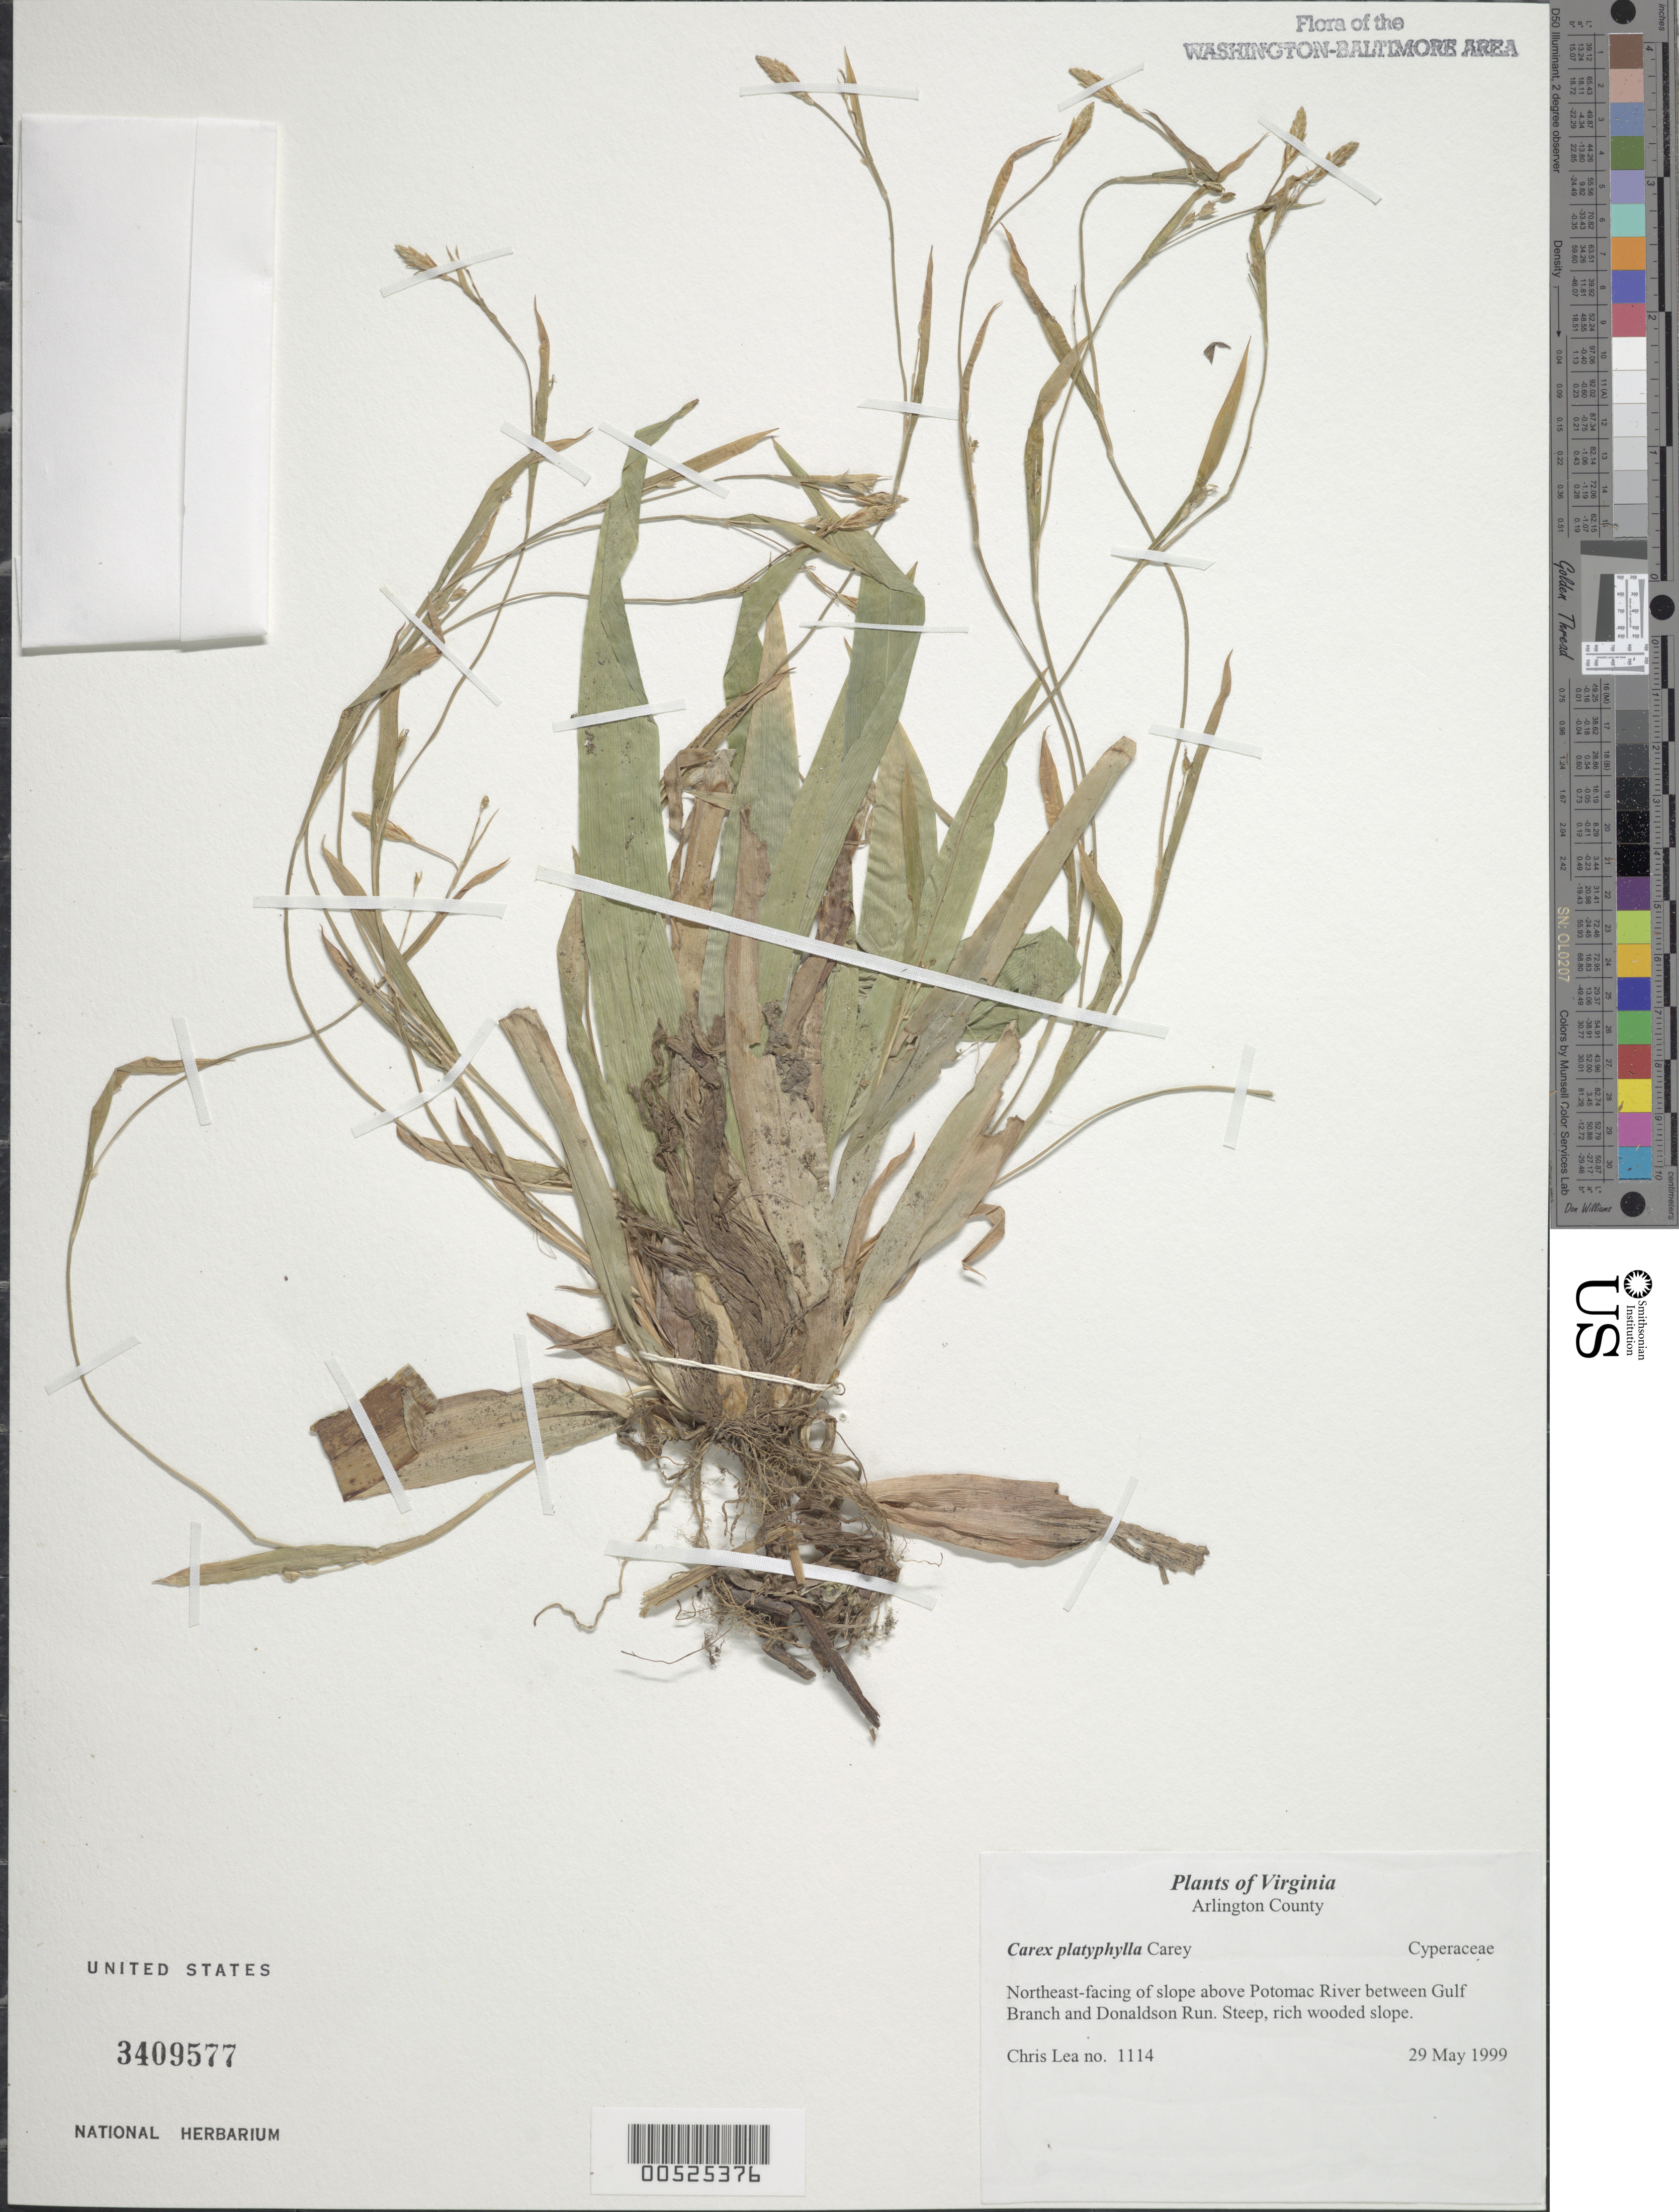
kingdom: Plantae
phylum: Tracheophyta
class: Liliopsida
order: Poales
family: Cyperaceae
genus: Carex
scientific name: Carex platyphylla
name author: J. Carey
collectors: C. Lea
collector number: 1114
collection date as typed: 29 May 1999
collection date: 1999-05-29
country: United States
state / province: Virginia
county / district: Arlington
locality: Northeast-facing of slope above Potomac River between Gulf Branch and Donaldson Run.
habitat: Steep, rich wooded slope.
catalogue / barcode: US 3409577